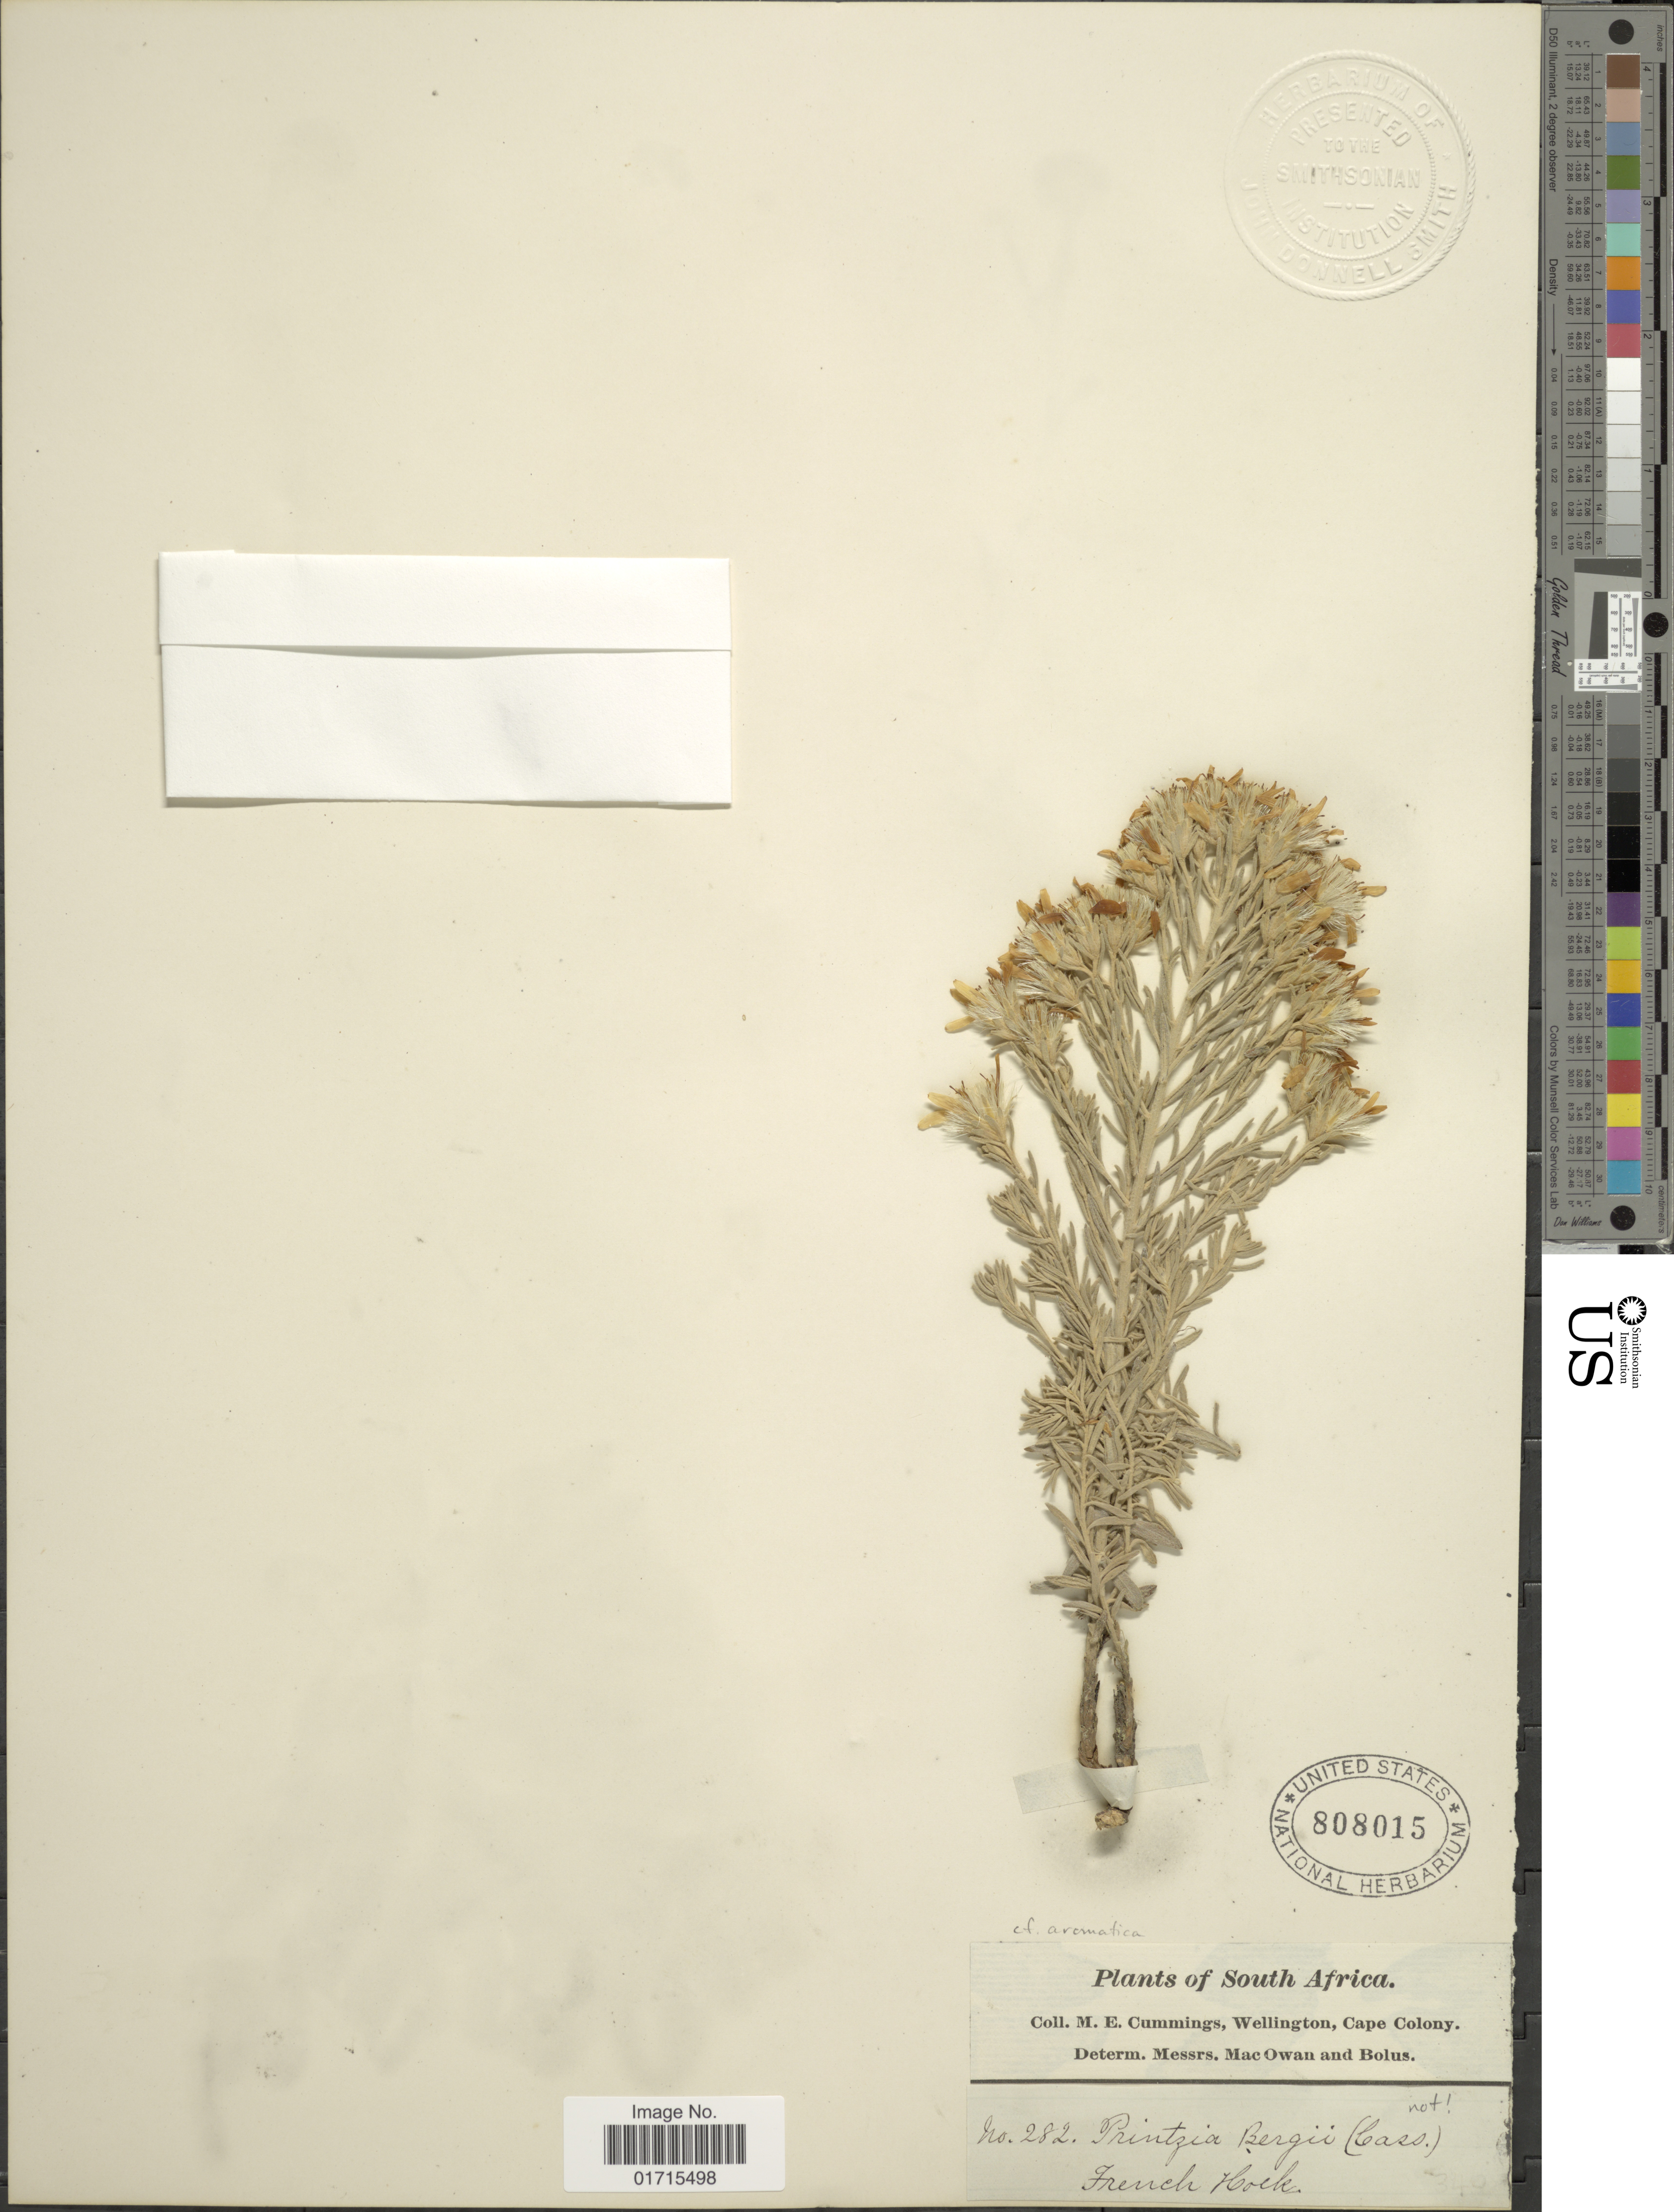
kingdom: Plantae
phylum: Tracheophyta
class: Magnoliopsida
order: Asterales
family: Asteraceae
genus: Printzia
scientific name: Printzia aromatica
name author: (L.) Less.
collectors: M. E. Cummings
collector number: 282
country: South Africa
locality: French Hoek.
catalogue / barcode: US 808015